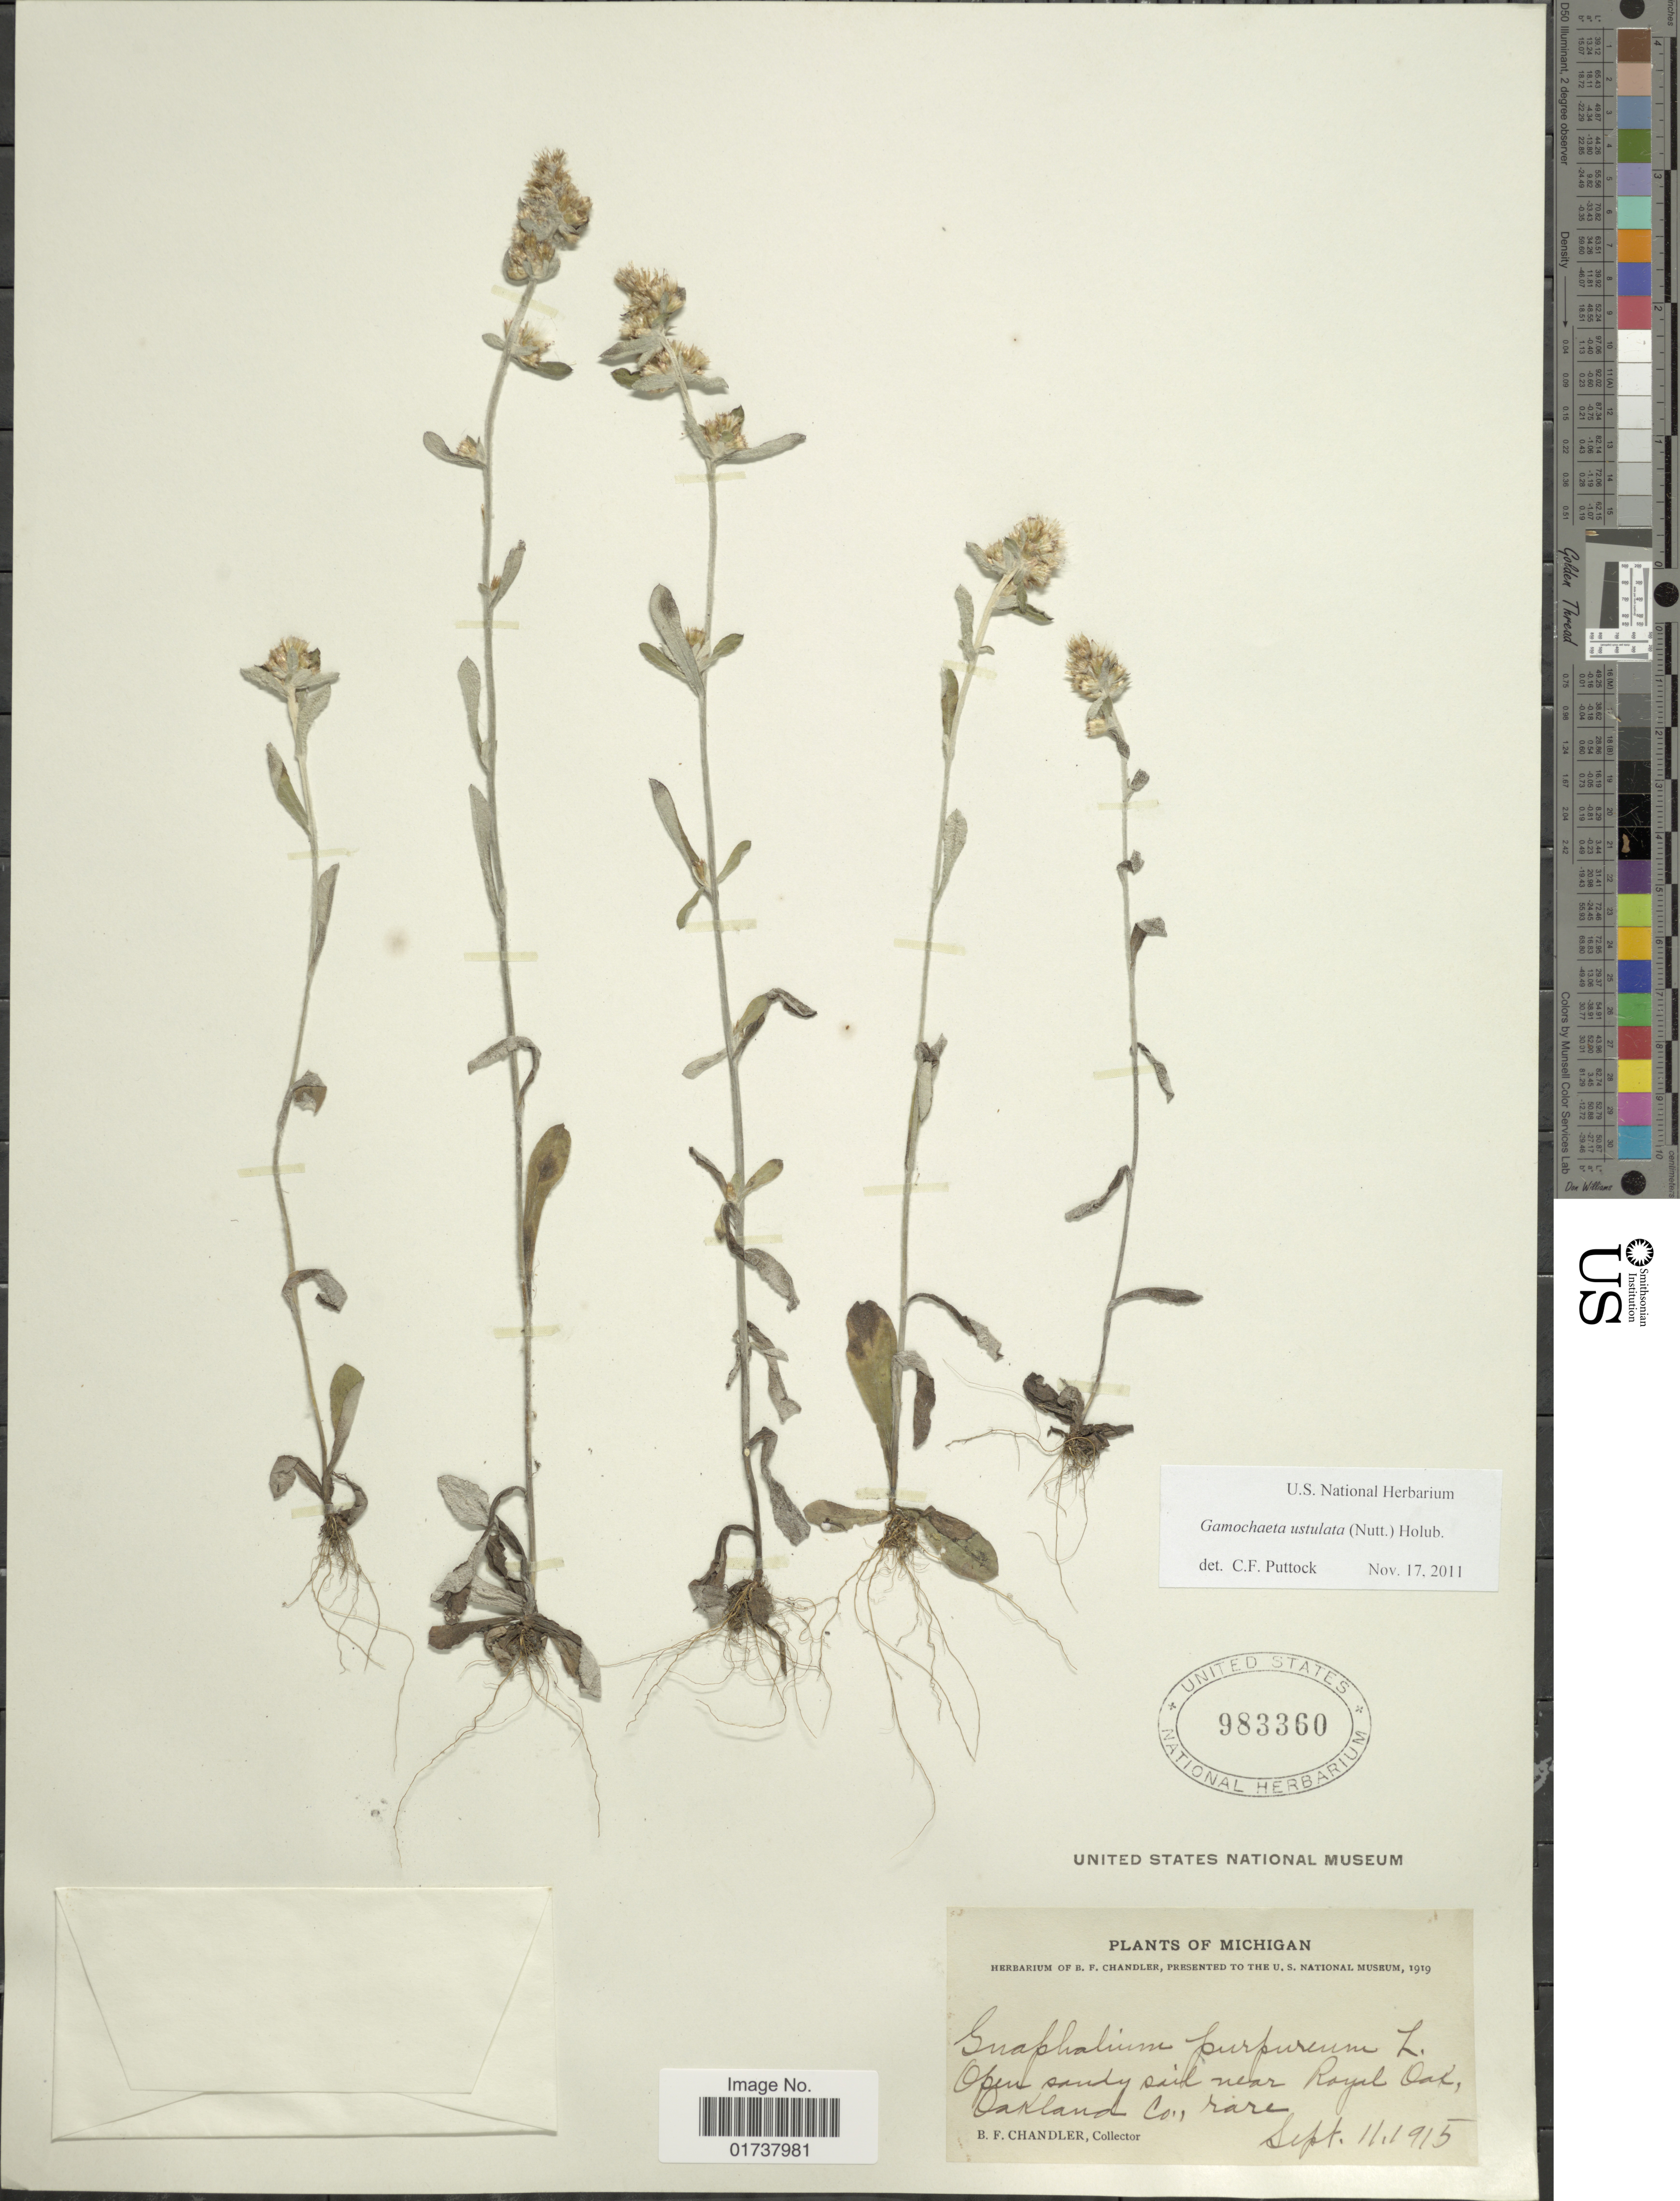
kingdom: Plantae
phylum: Tracheophyta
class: Magnoliopsida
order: Asterales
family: Asteraceae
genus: Gamochaeta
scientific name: Gamochaeta purpurea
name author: (L.) Cabrera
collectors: B. F. Chandler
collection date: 1915-09-11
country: United States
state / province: Michigan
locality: Open sandy sink, near Royal Oak, Oakland Co.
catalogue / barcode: US 983360